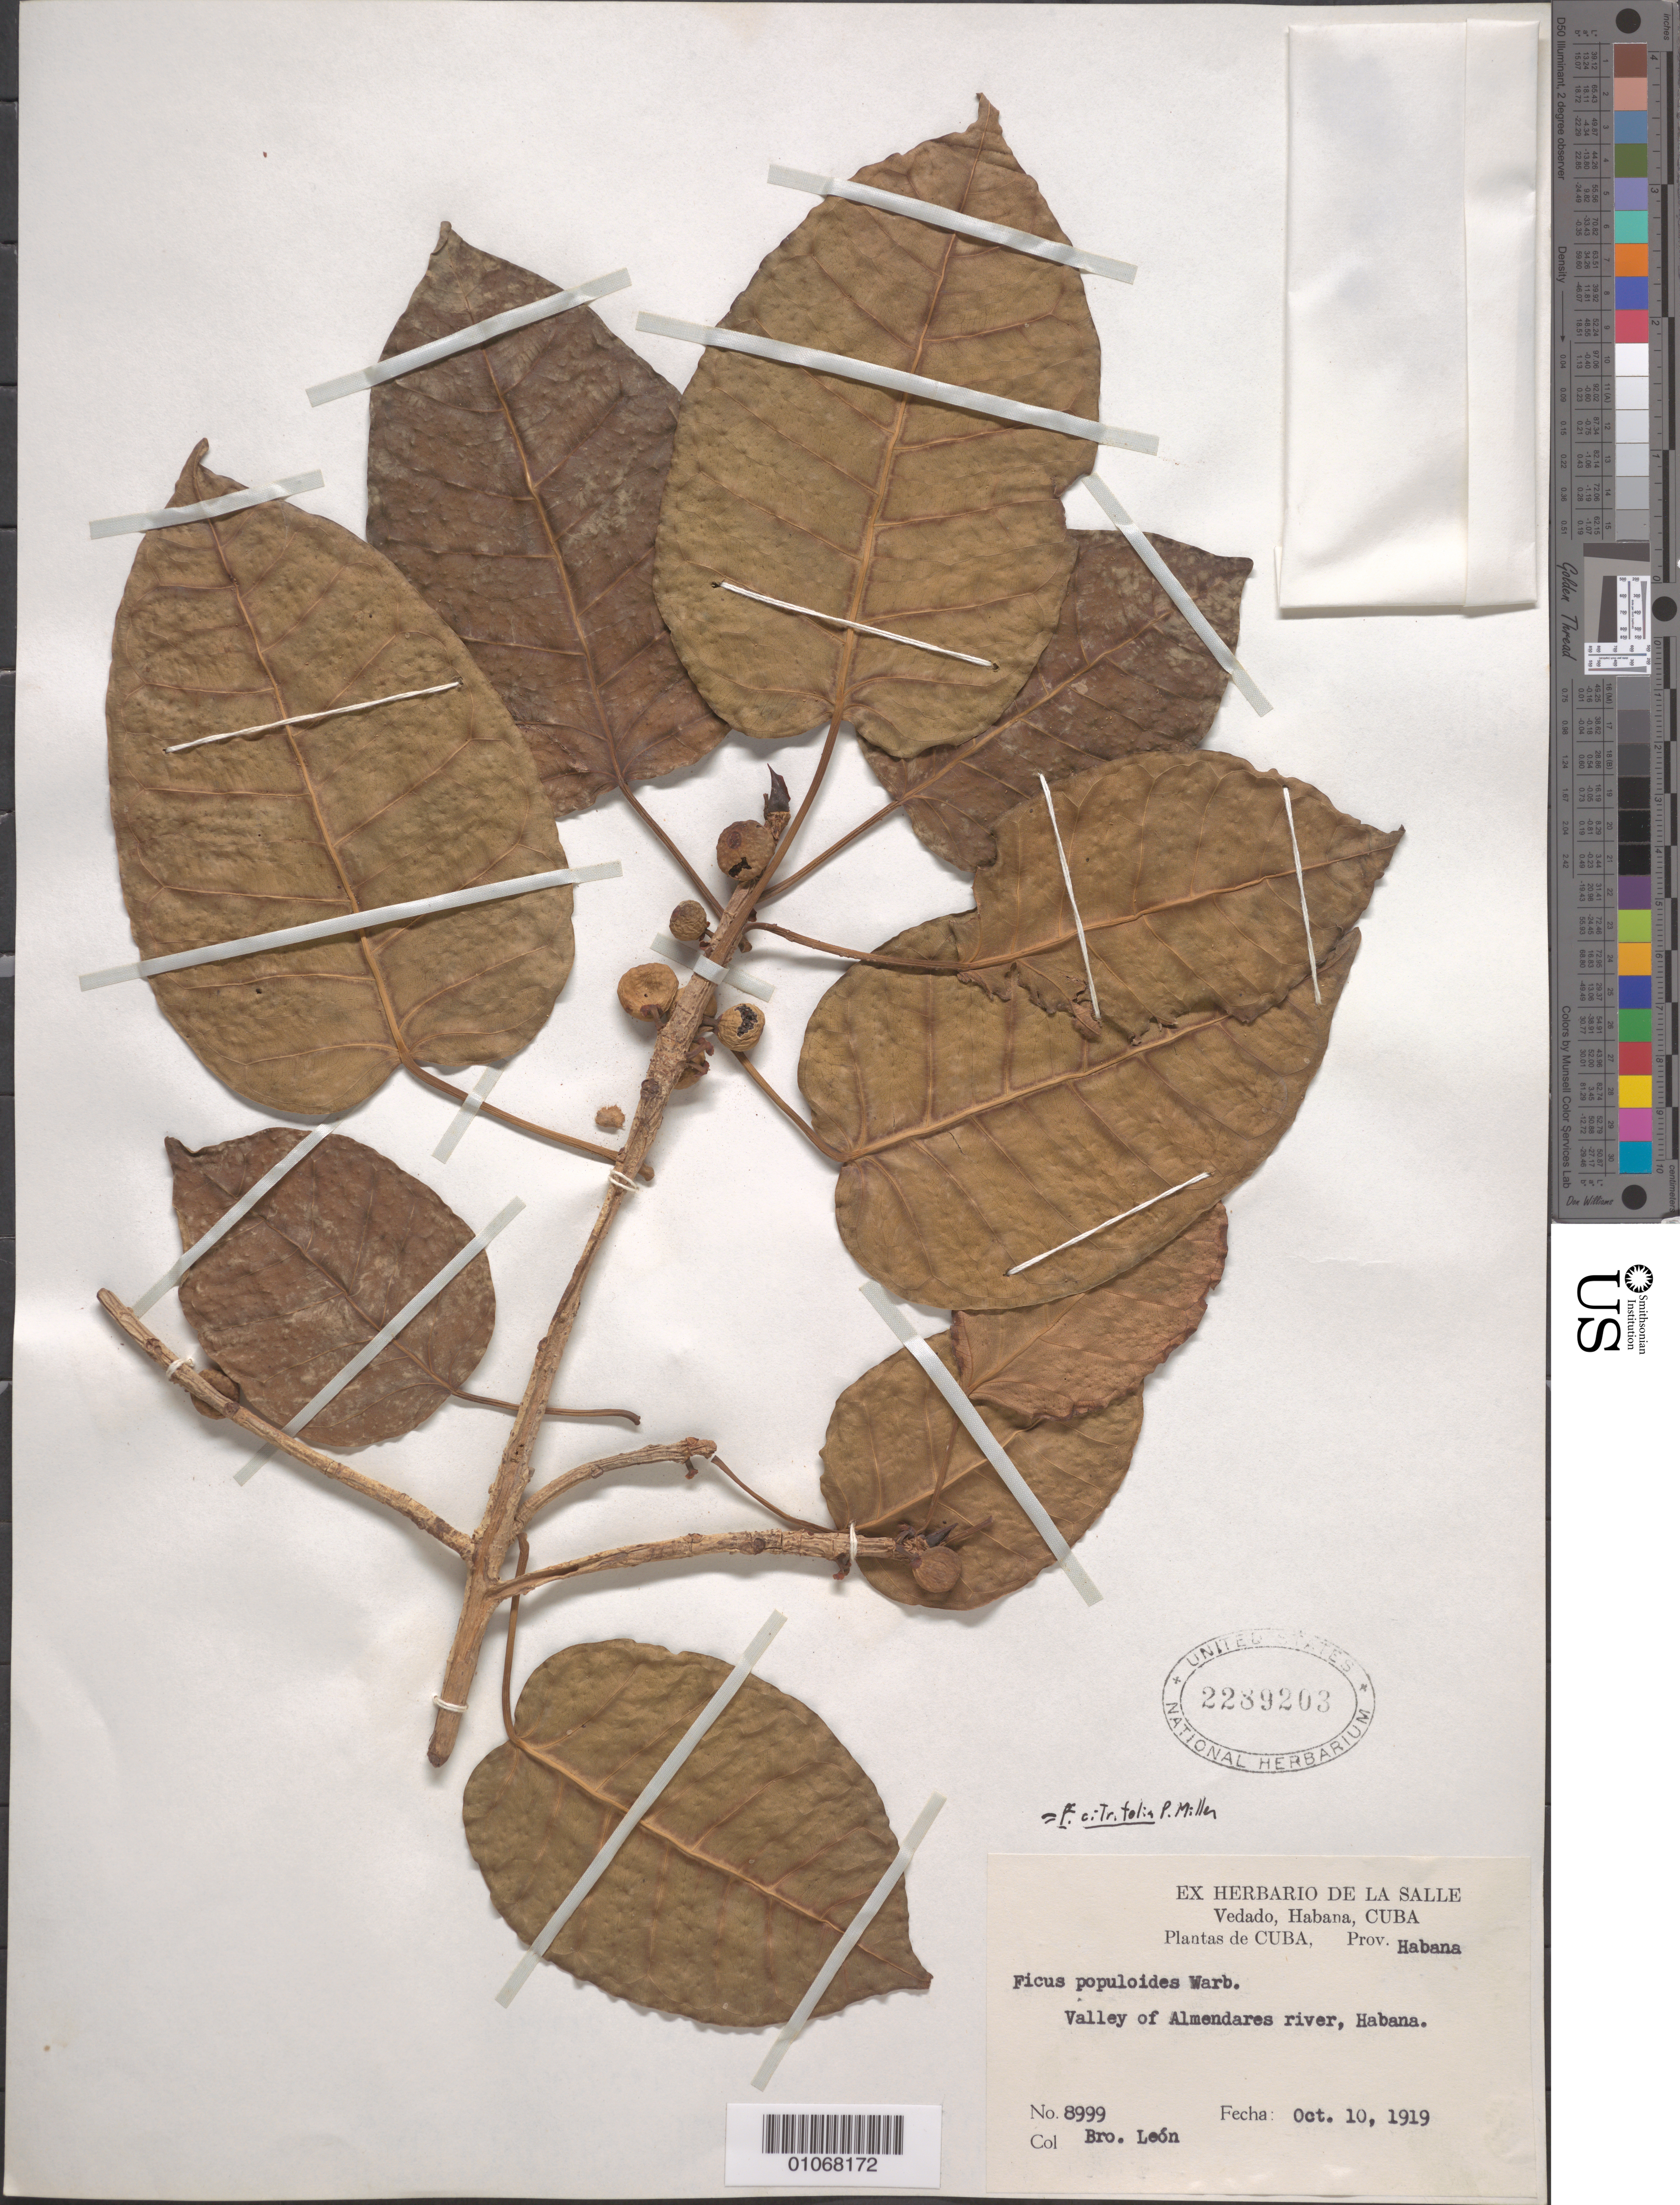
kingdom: Plantae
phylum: Tracheophyta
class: Magnoliopsida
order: Rosales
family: Moraceae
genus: Ficus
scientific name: Ficus citrifolia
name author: Mill.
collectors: Bro. León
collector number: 8999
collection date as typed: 10 Oct 1919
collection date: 1919-10-10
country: Cuba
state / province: La Habana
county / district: Batabanó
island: Cuba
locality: valley of Almendares river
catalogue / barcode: US 2289203